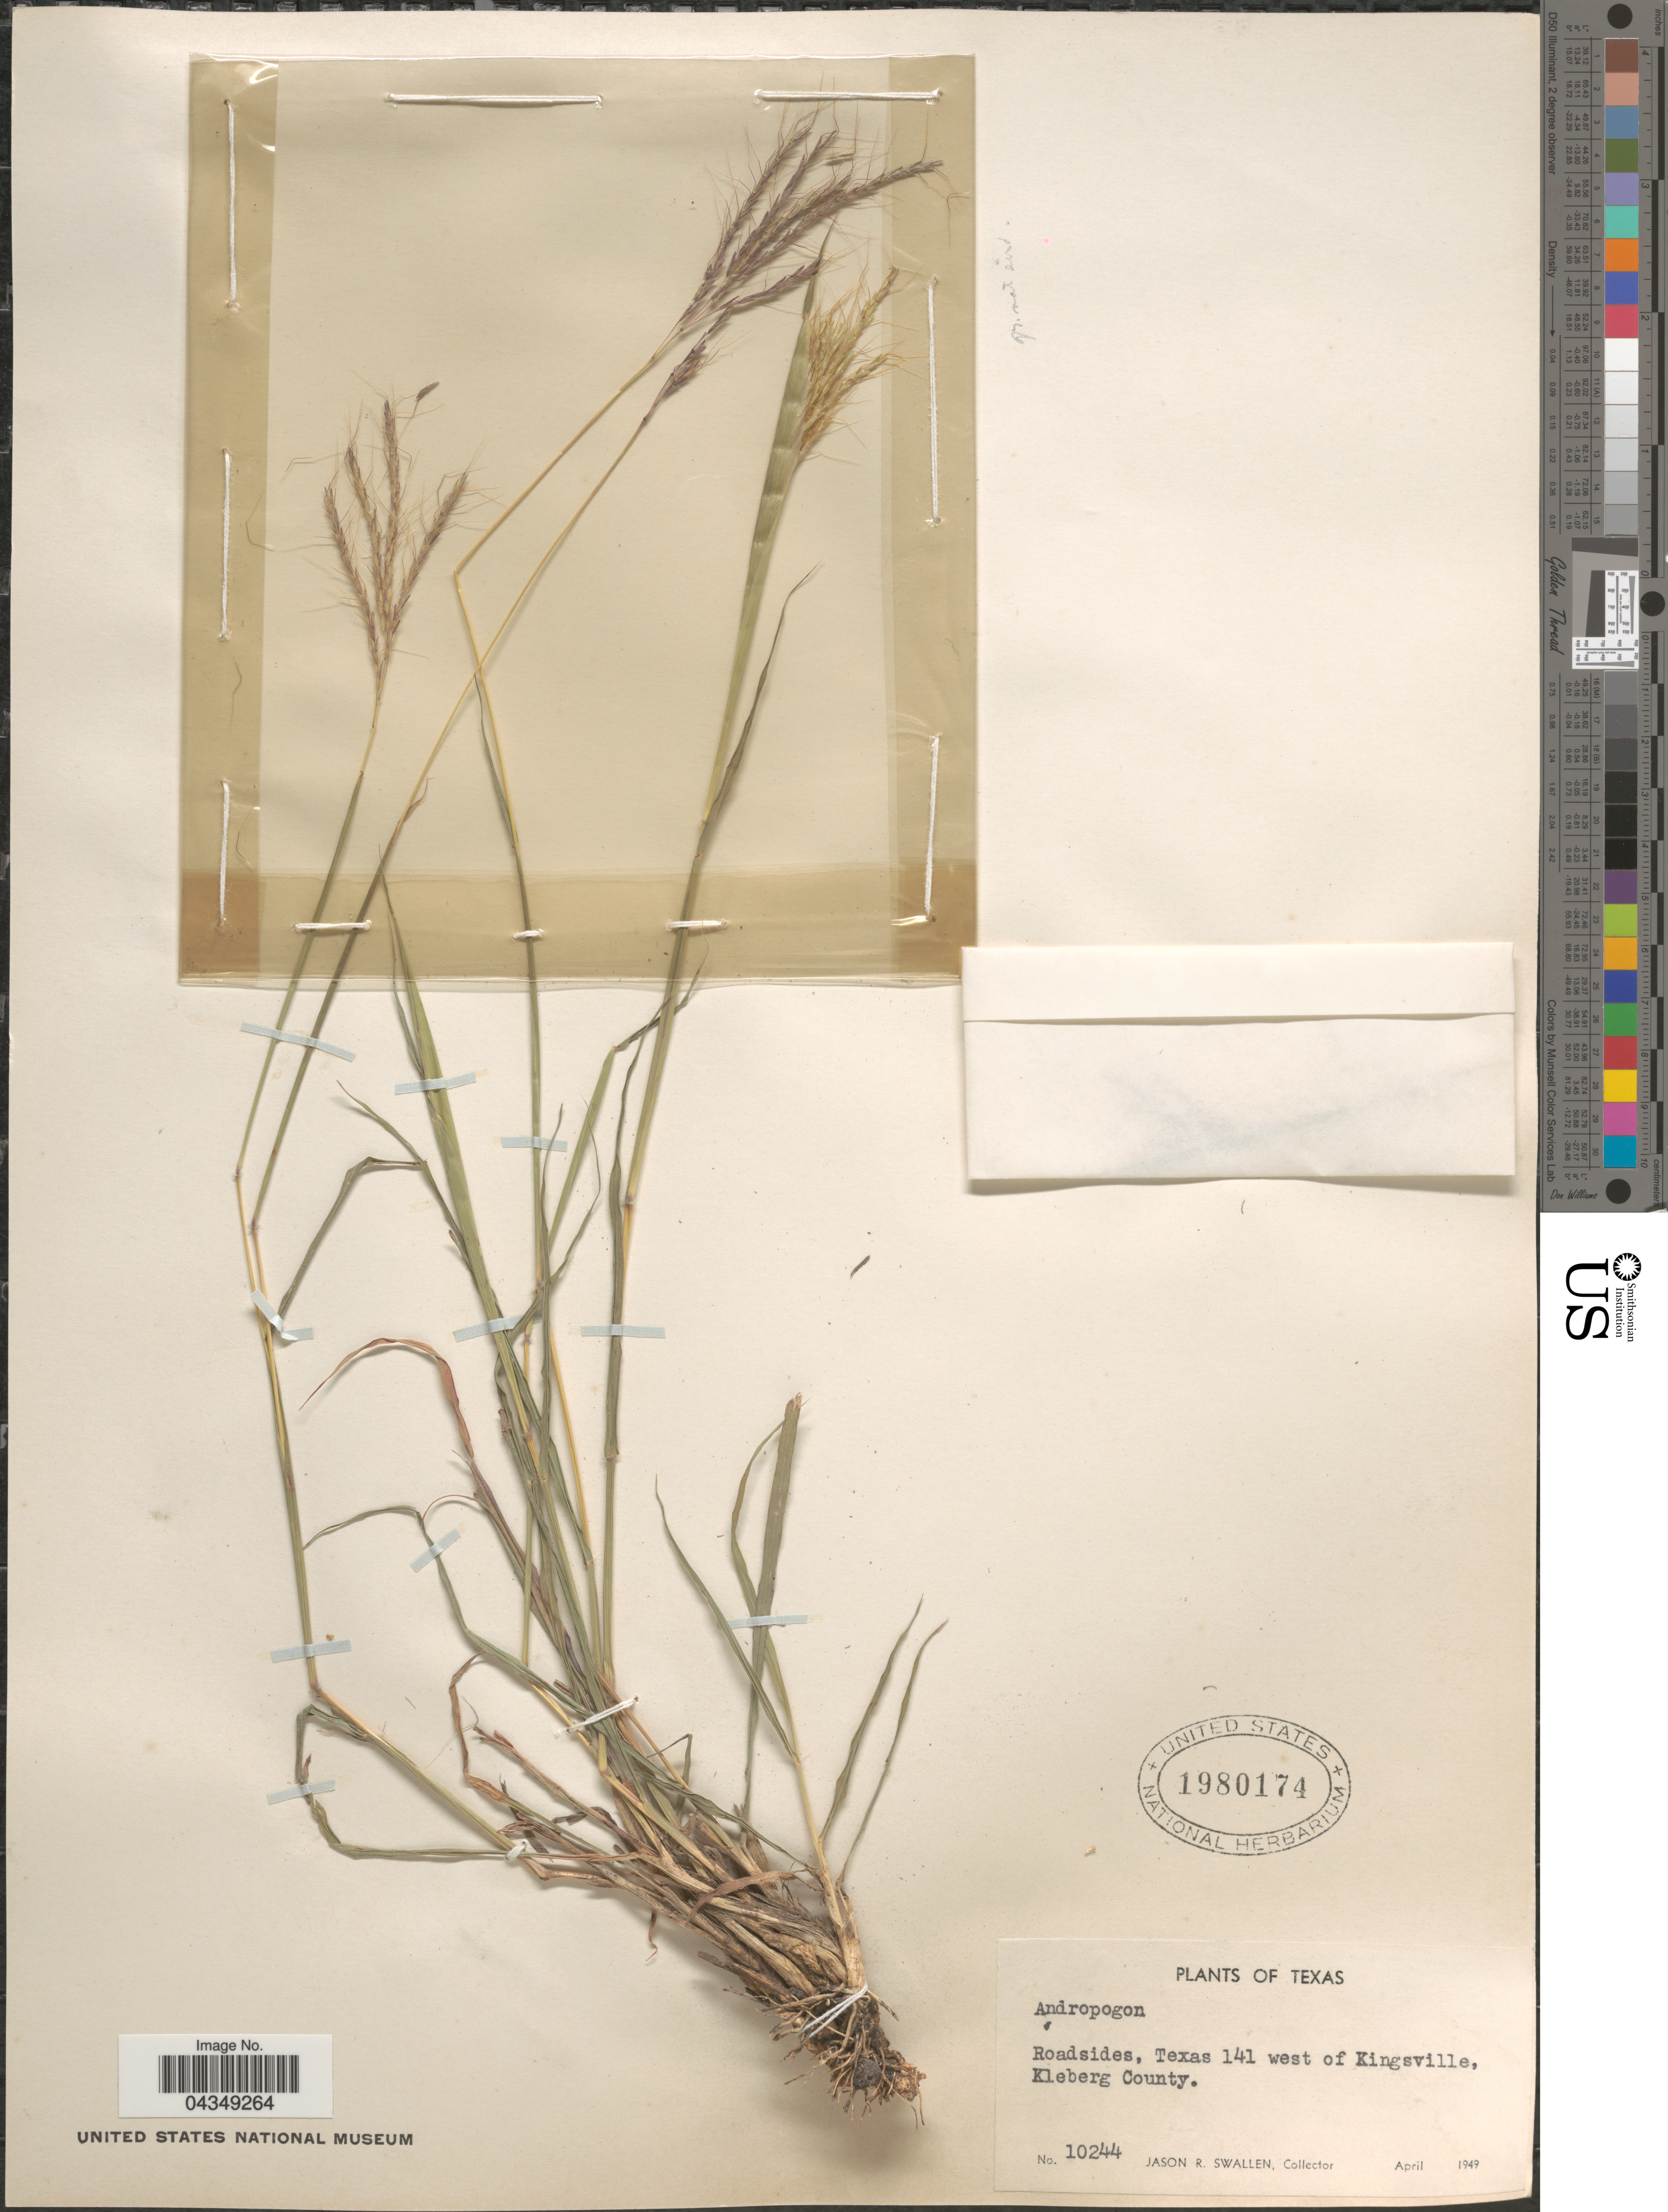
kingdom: Plantae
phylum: Tracheophyta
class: Liliopsida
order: Poales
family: Poaceae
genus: Bothriochloa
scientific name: Bothriochloa ischaemum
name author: (L.) Keng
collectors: J. R. Swallen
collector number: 10244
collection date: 1949-04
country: United States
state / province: Texas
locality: Roadside, Texas 141 west of Kingsville, Kleberg County.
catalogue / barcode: US 1980174